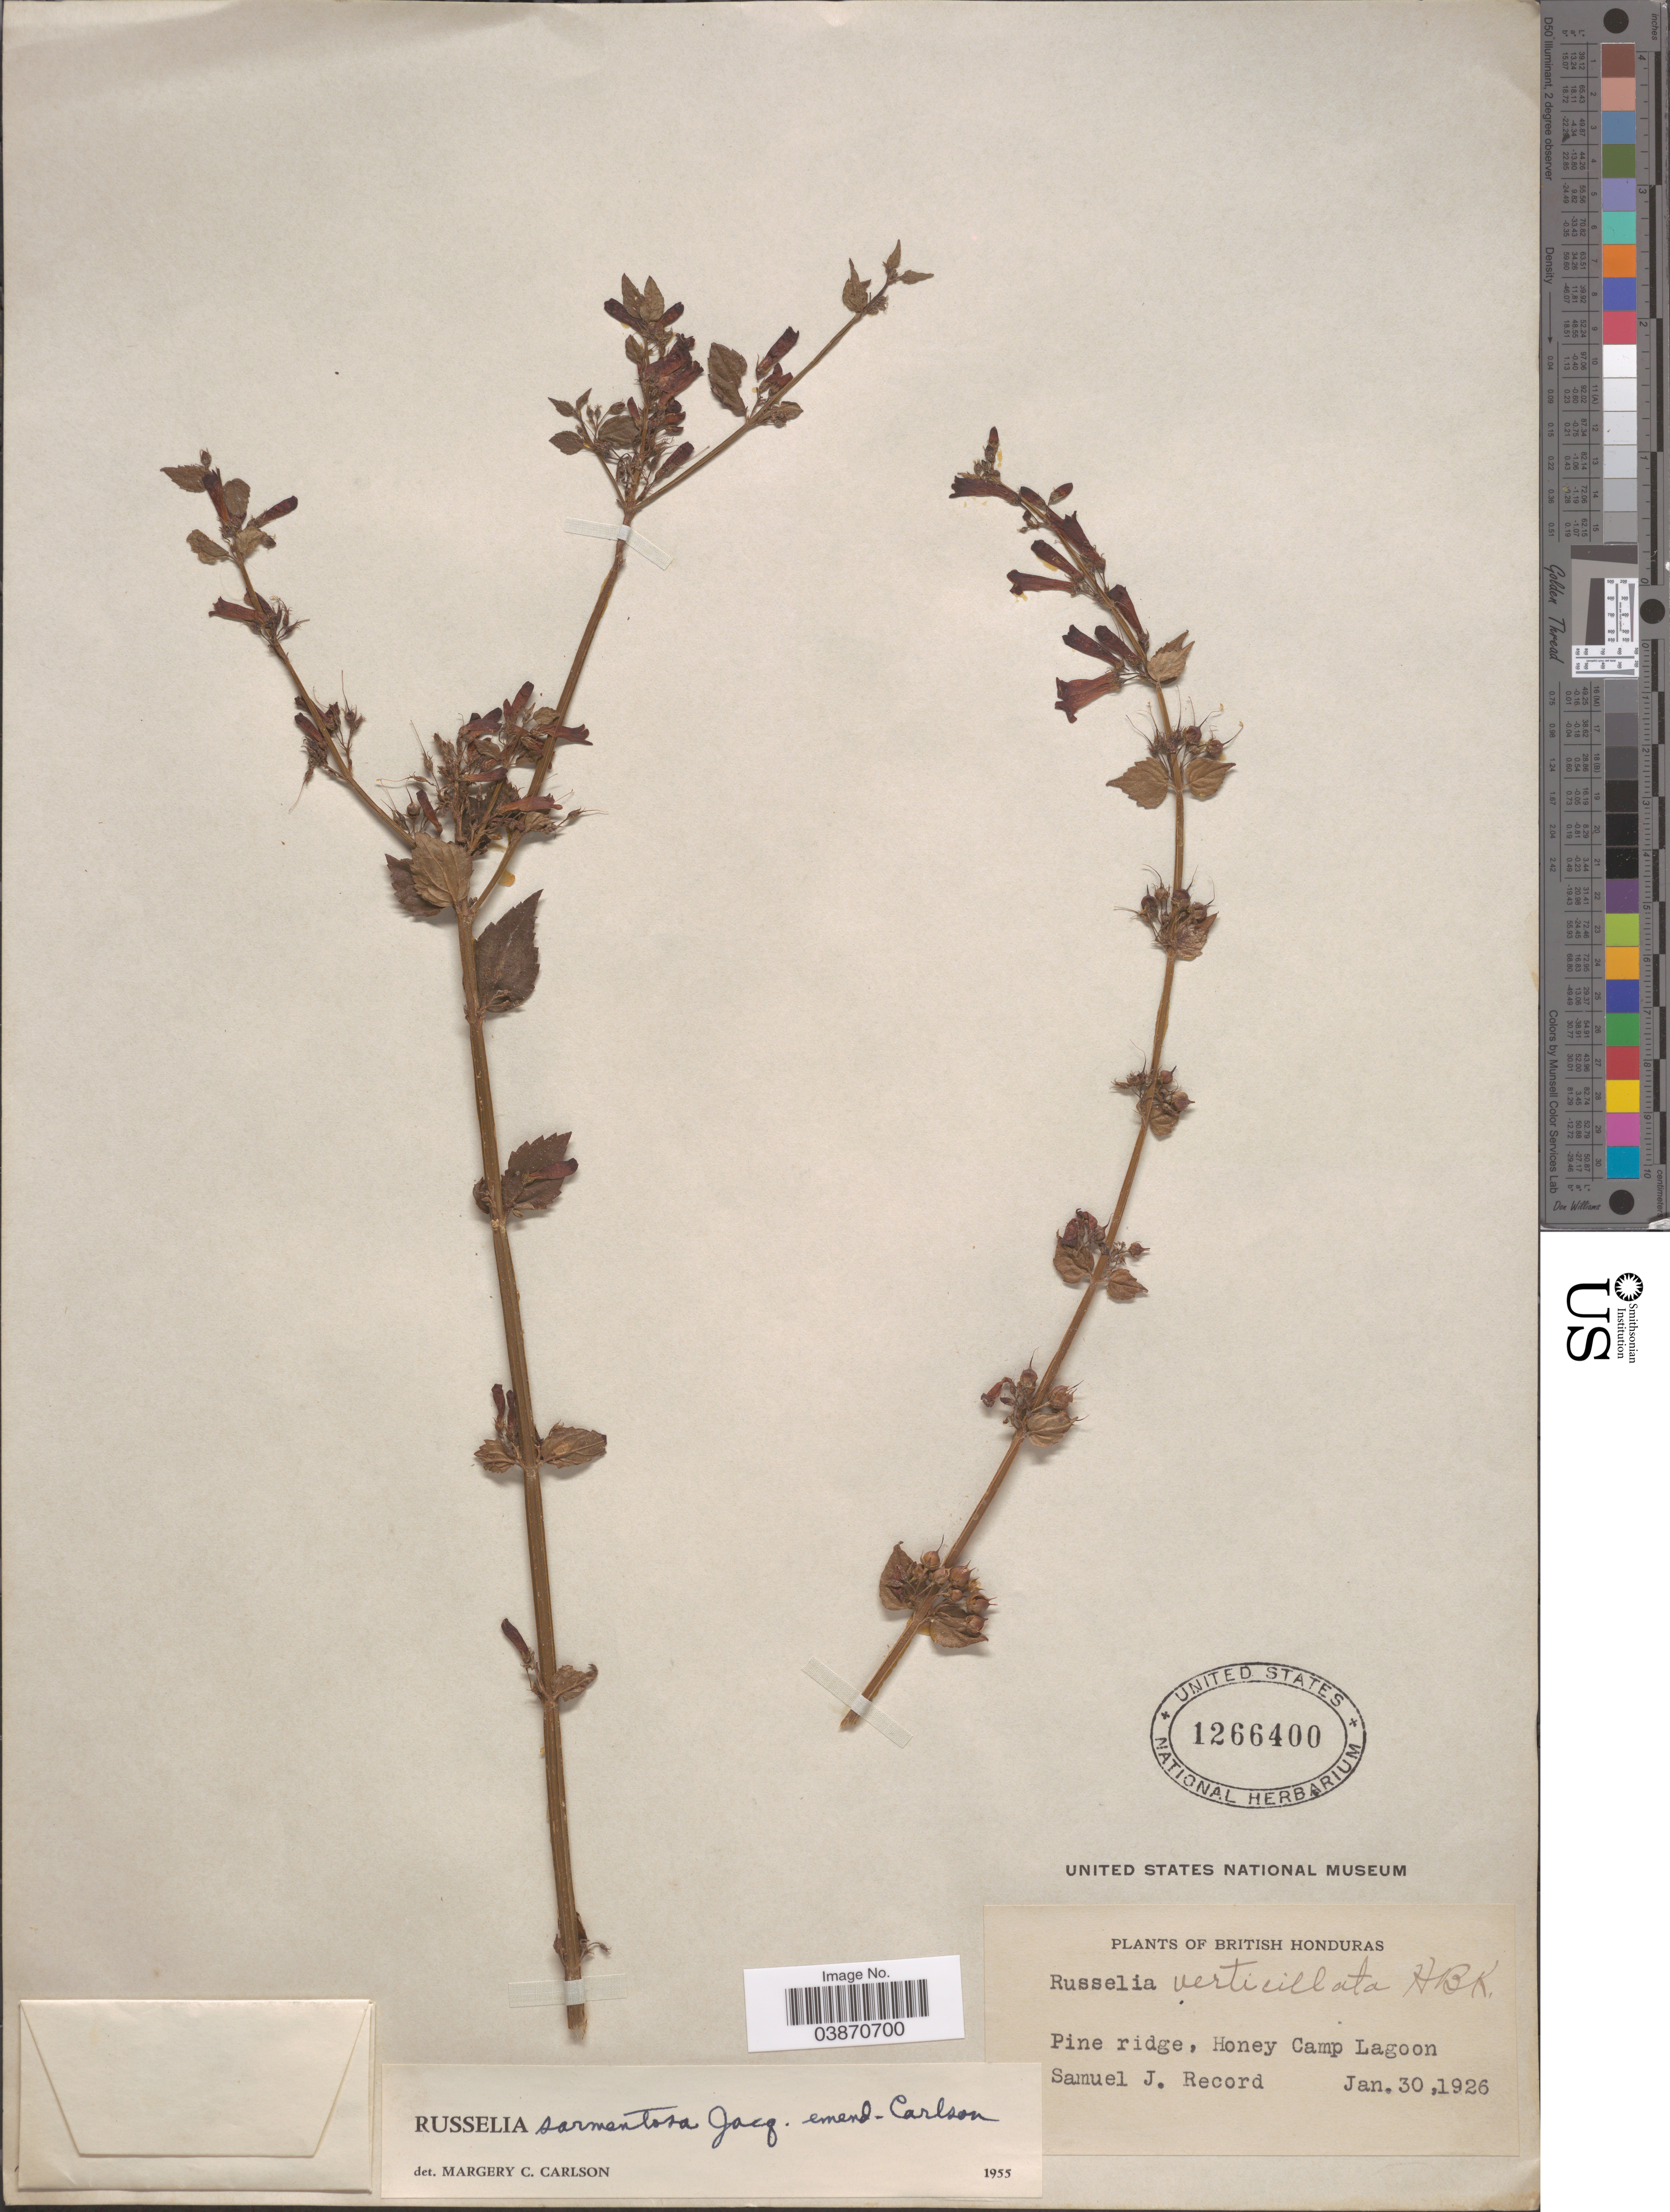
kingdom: Plantae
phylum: Tracheophyta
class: Magnoliopsida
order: Lamiales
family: Plantaginaceae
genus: Russelia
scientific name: Russelia sarmentosa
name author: Jacq.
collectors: S. J. Record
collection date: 1926-01-30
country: Belize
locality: British Honduras. Pine ridge, Honey Camp Lagoon.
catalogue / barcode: US 1266400